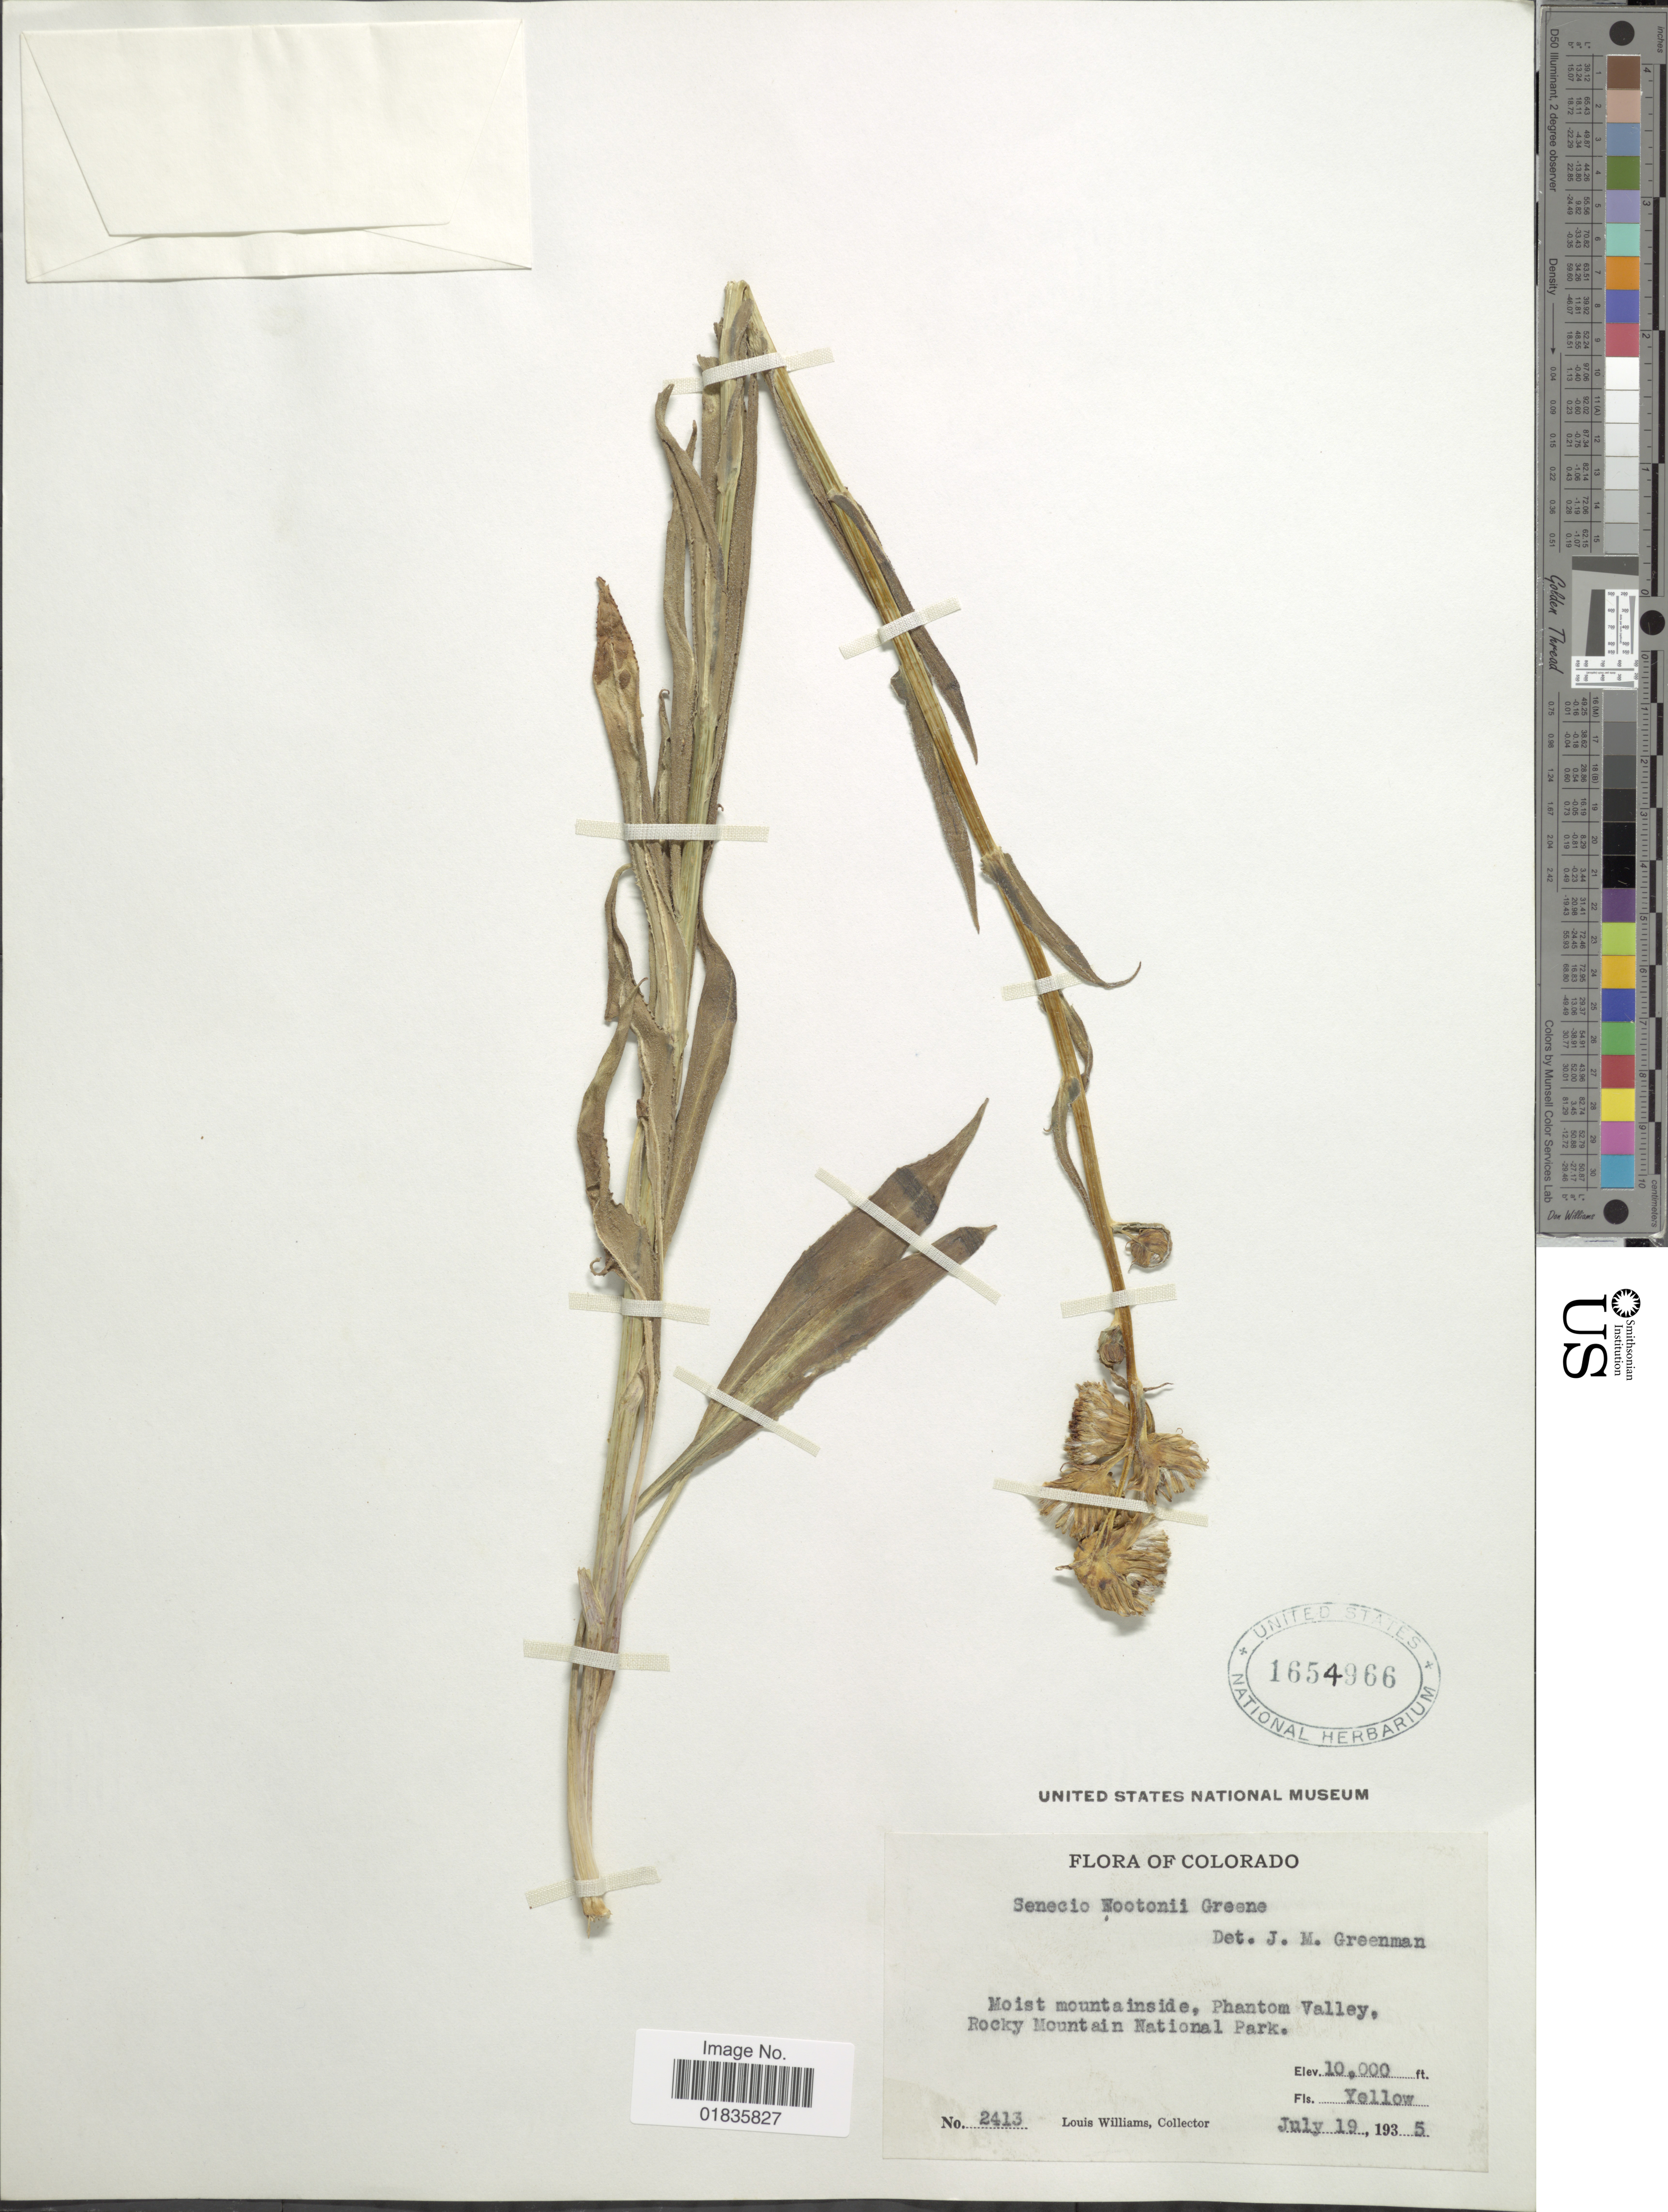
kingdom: Plantae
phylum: Tracheophyta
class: Magnoliopsida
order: Asterales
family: Asteraceae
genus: Senecio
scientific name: Senecio wootonii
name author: Greene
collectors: L. Williams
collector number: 2413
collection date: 1935-07-19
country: United States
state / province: Colorado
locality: Moist mountainside, Phantom Valley, Rocky Mountain National Park.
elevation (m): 3048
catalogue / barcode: US 1654966